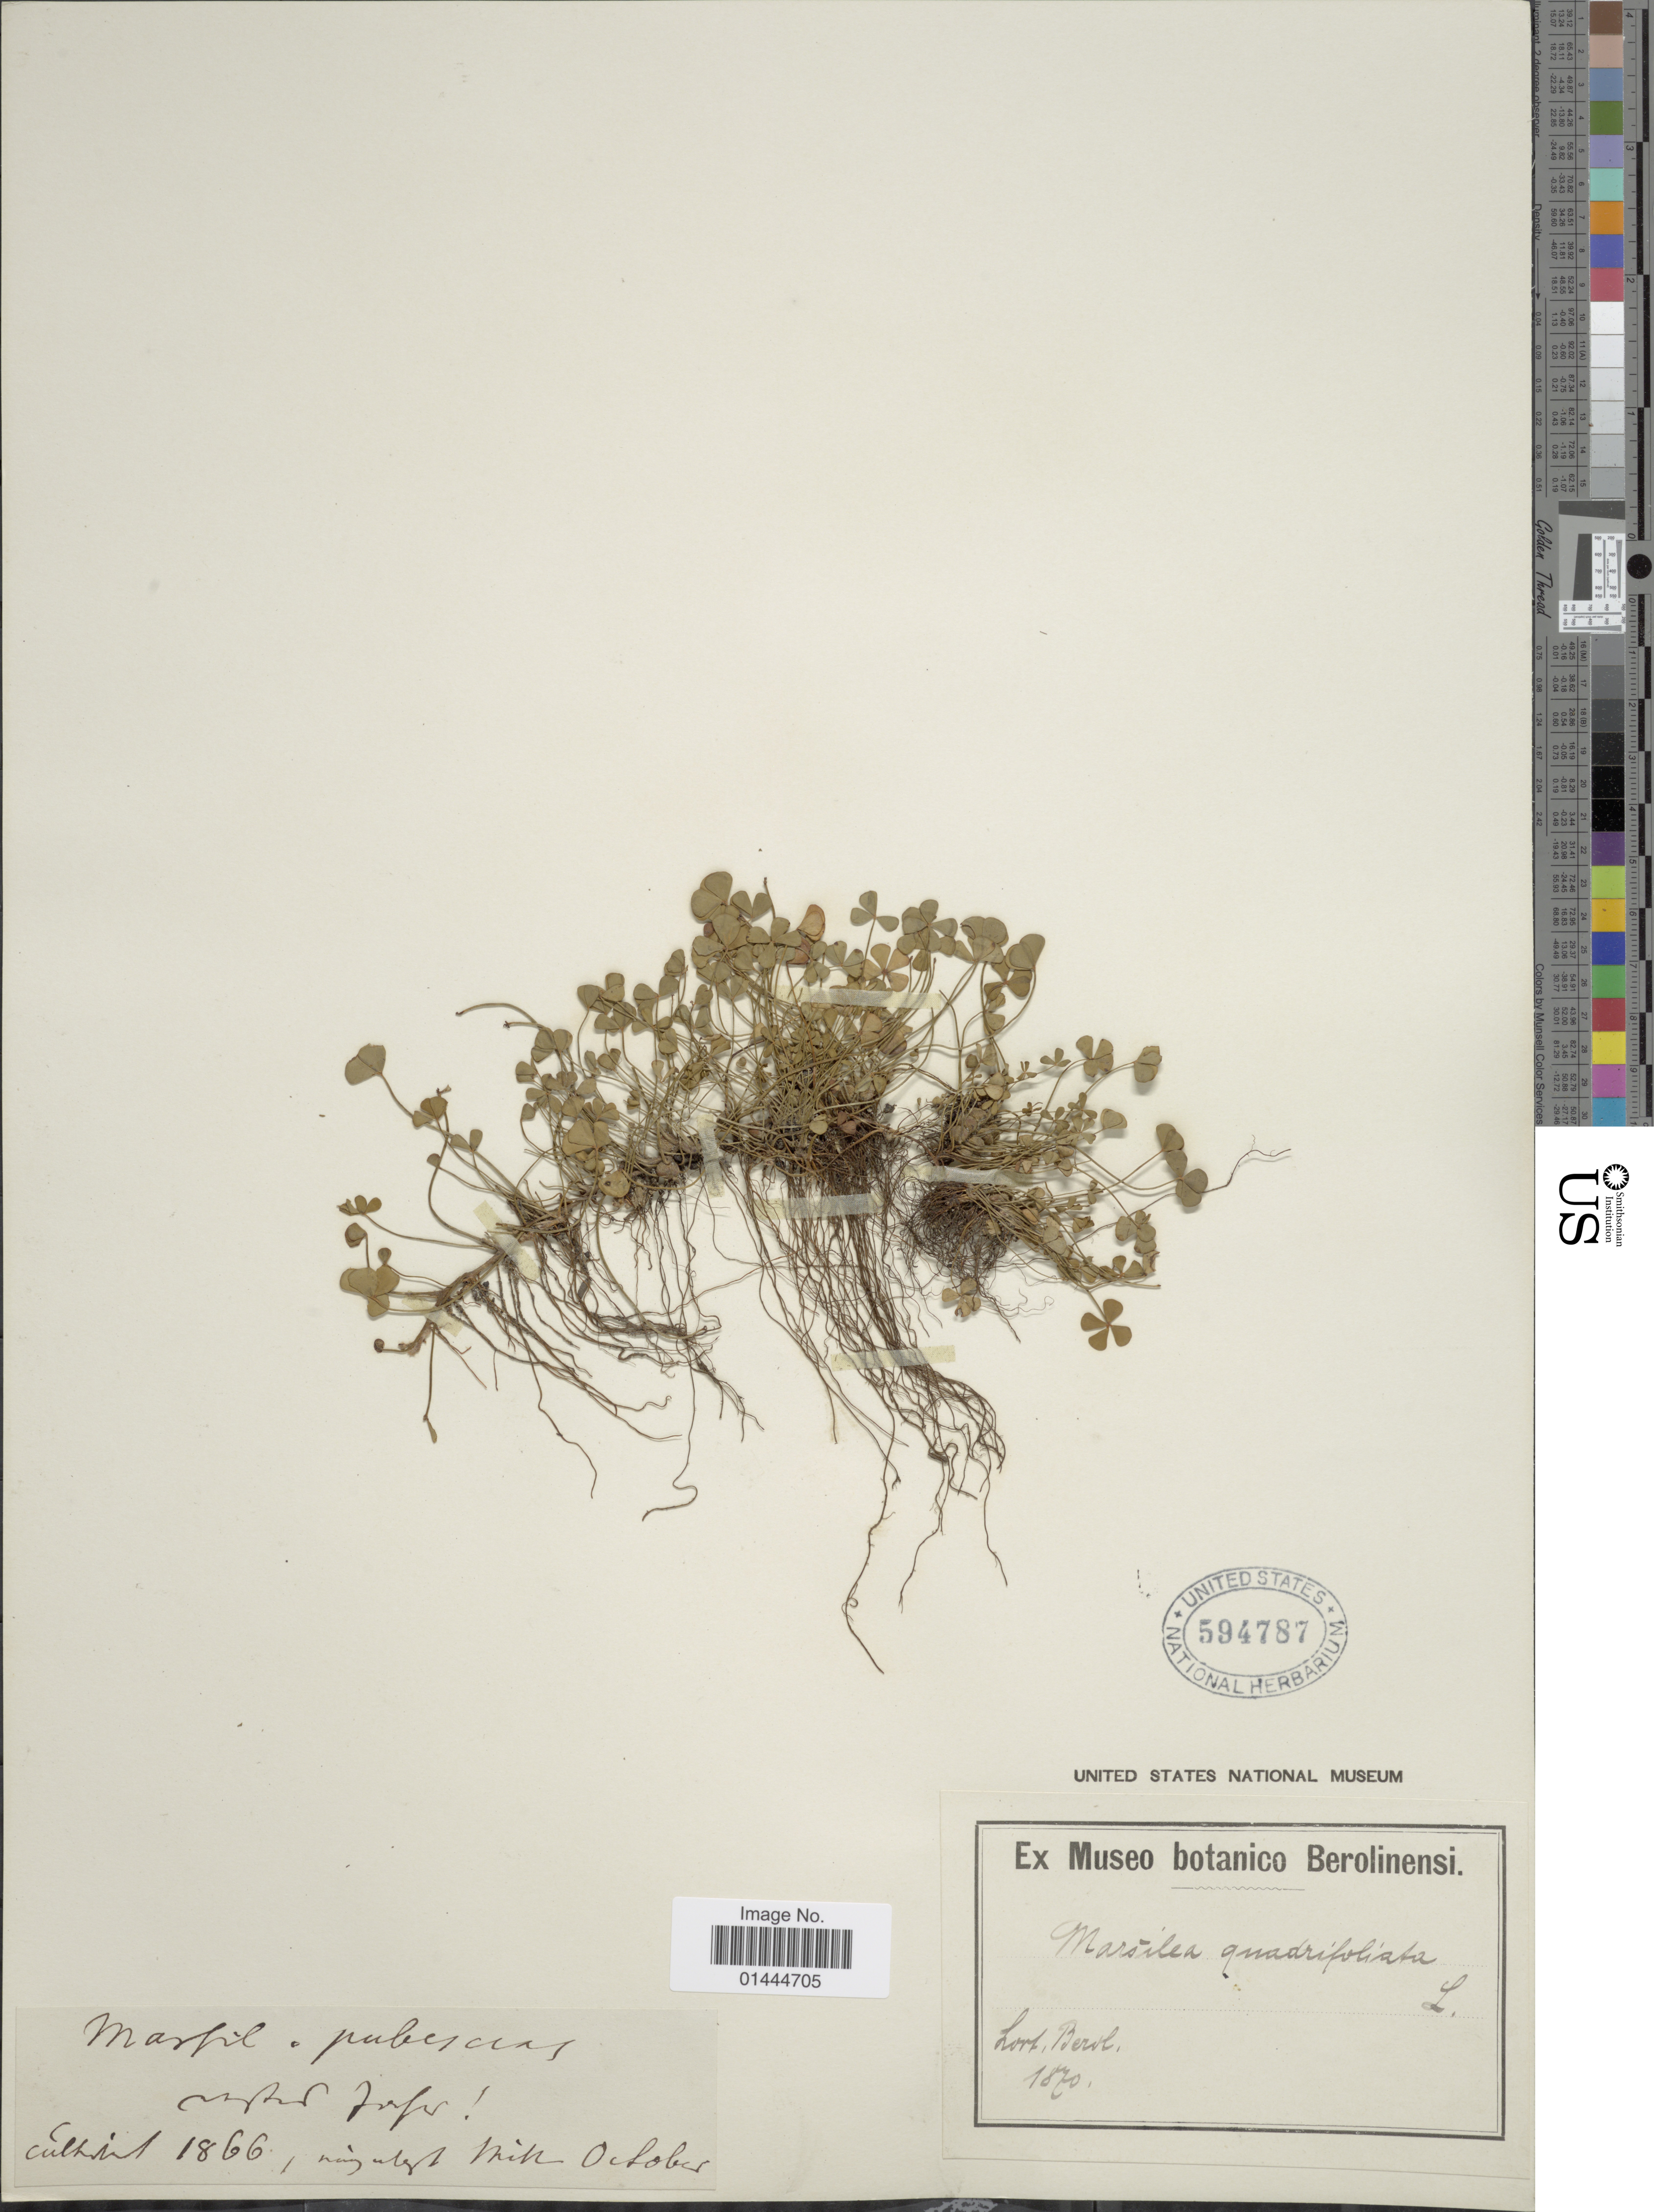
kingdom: Plantae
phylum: Tracheophyta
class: Polypodiopsida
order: Salviniales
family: Marsileaceae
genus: Marsilea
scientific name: Marsilea quadrifolia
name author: L.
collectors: ex Museo Botanico Berolinensi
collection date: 1866-10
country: Germany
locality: Hort. Berol.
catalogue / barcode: US 594787